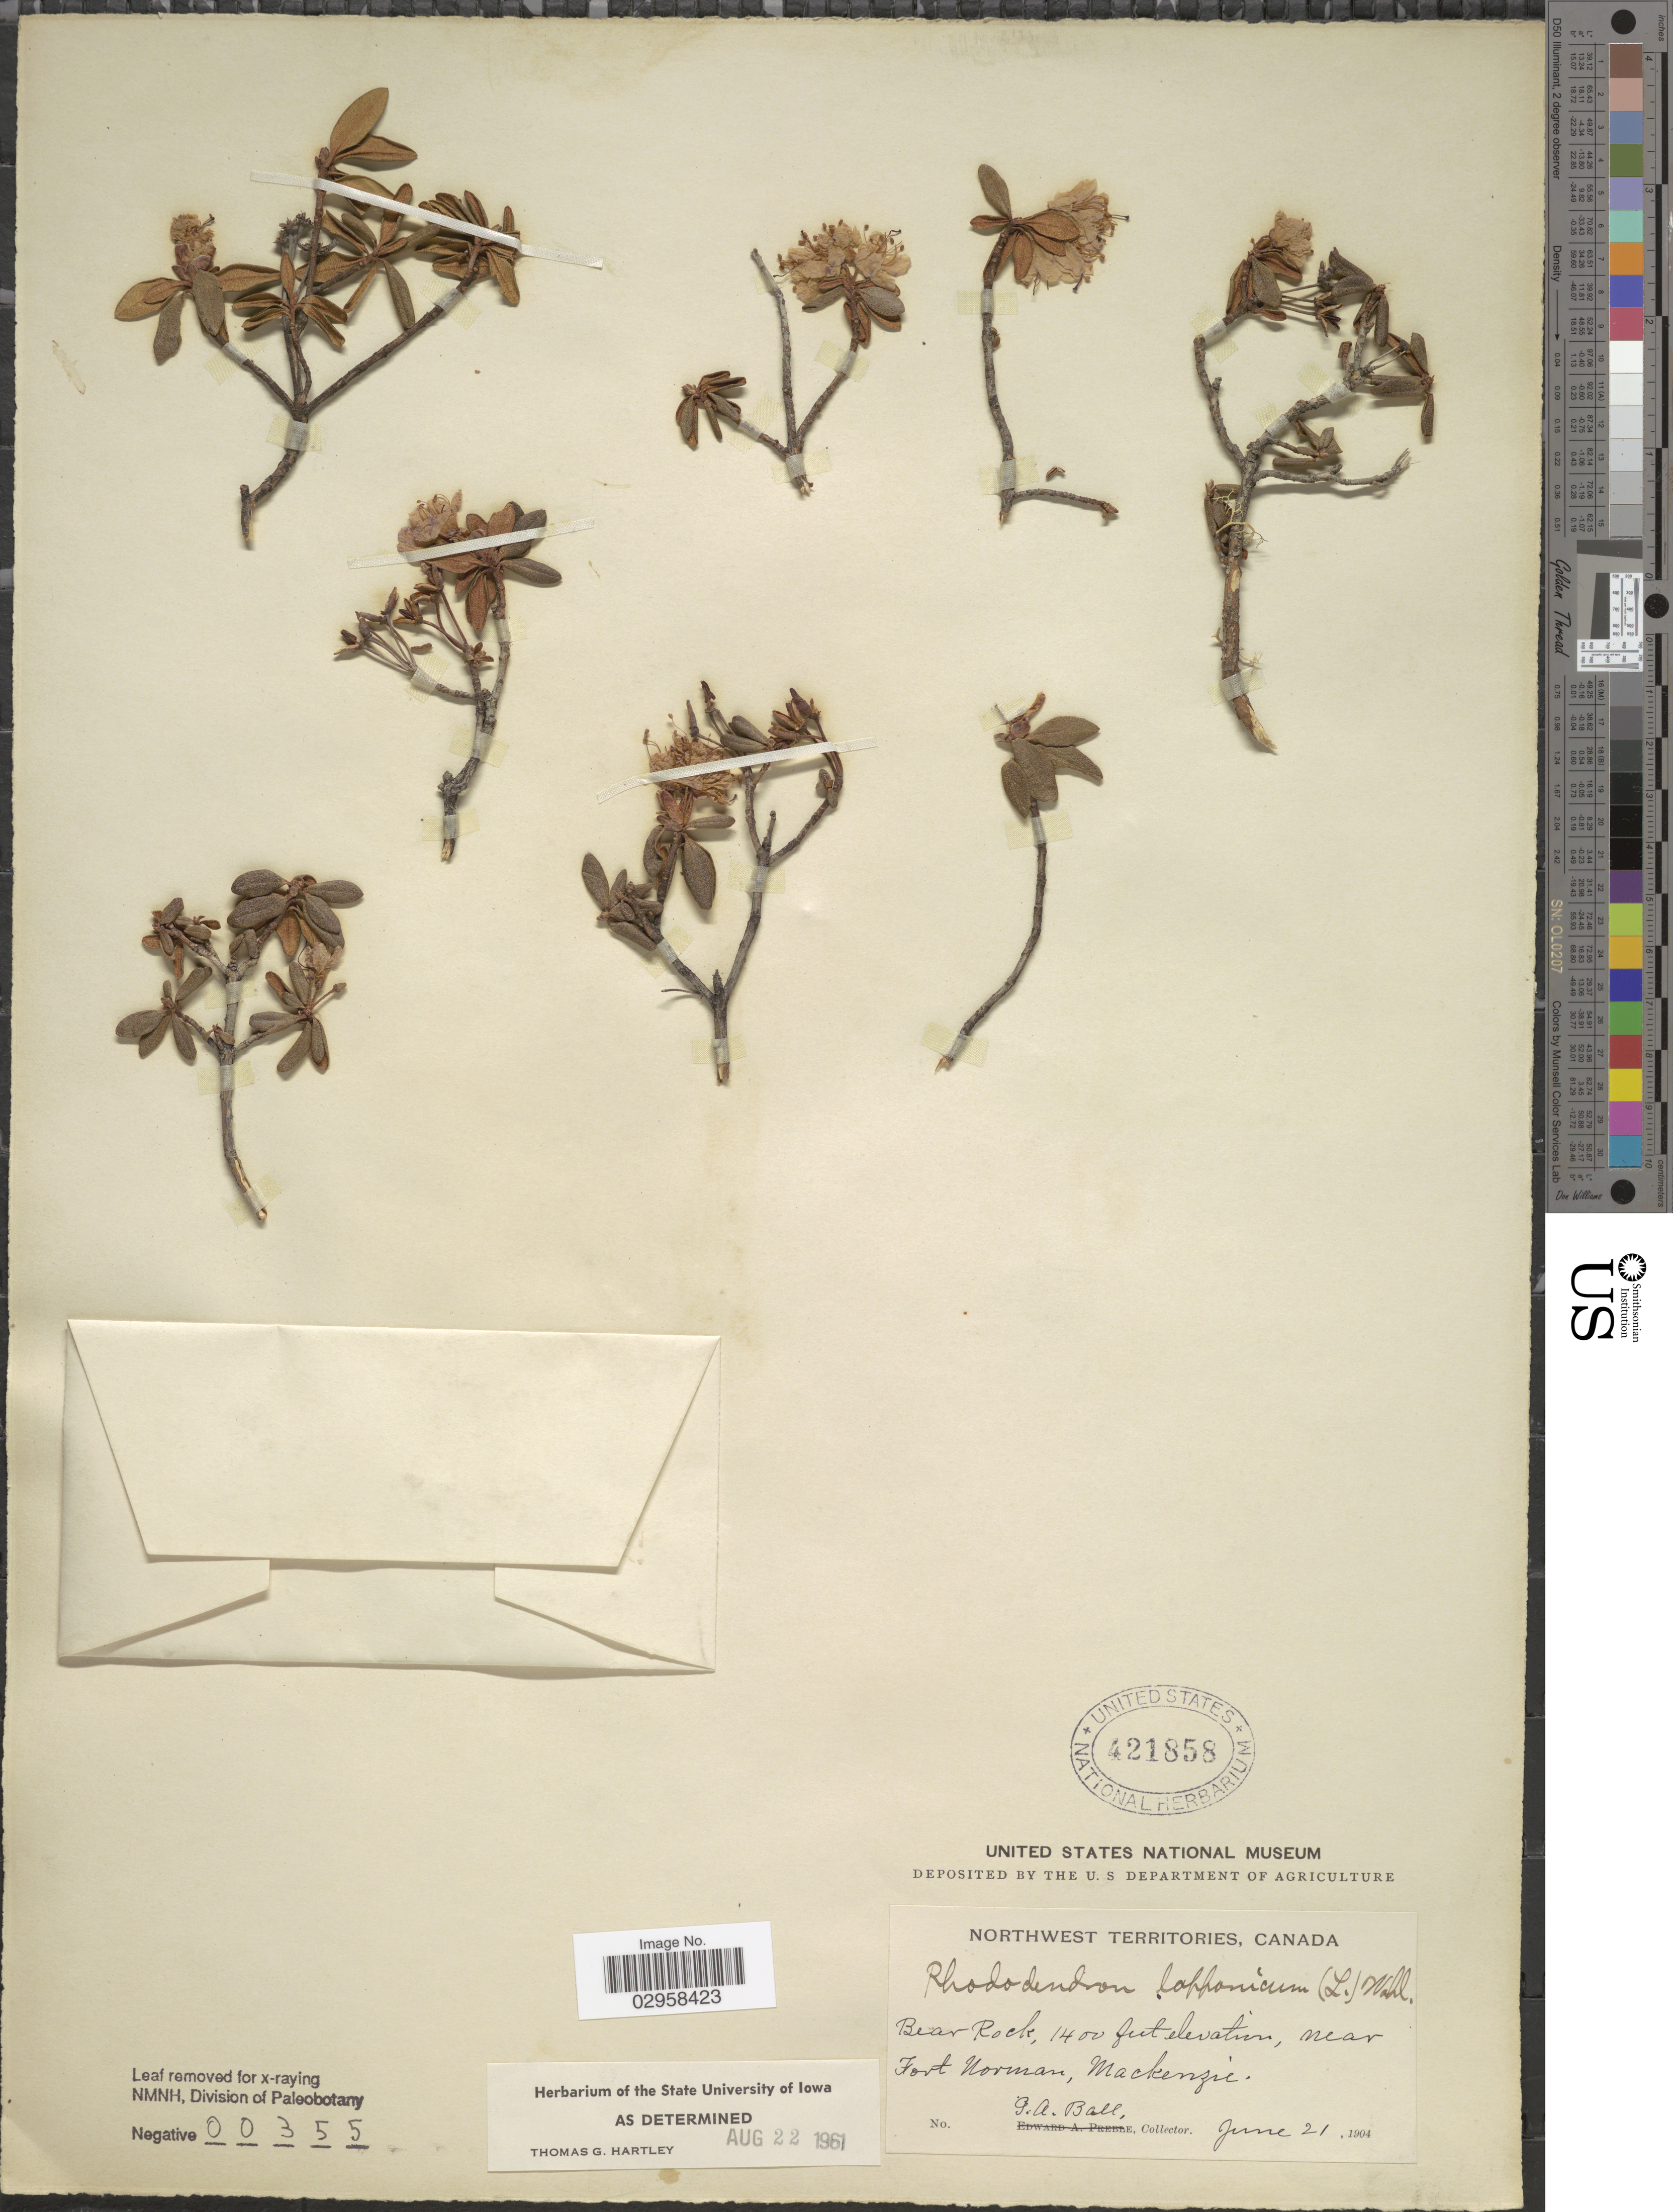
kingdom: Plantae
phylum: Tracheophyta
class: Magnoliopsida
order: Ericales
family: Ericaceae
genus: Rhododendron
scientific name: Rhododendron lapponicum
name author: (L.) Wahlenb.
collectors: G. Ball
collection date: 1904-06-21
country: Canada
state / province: Northwest Territories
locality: Bear Rock, near Fort Norman, Mackenzie.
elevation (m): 427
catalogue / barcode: US 421858